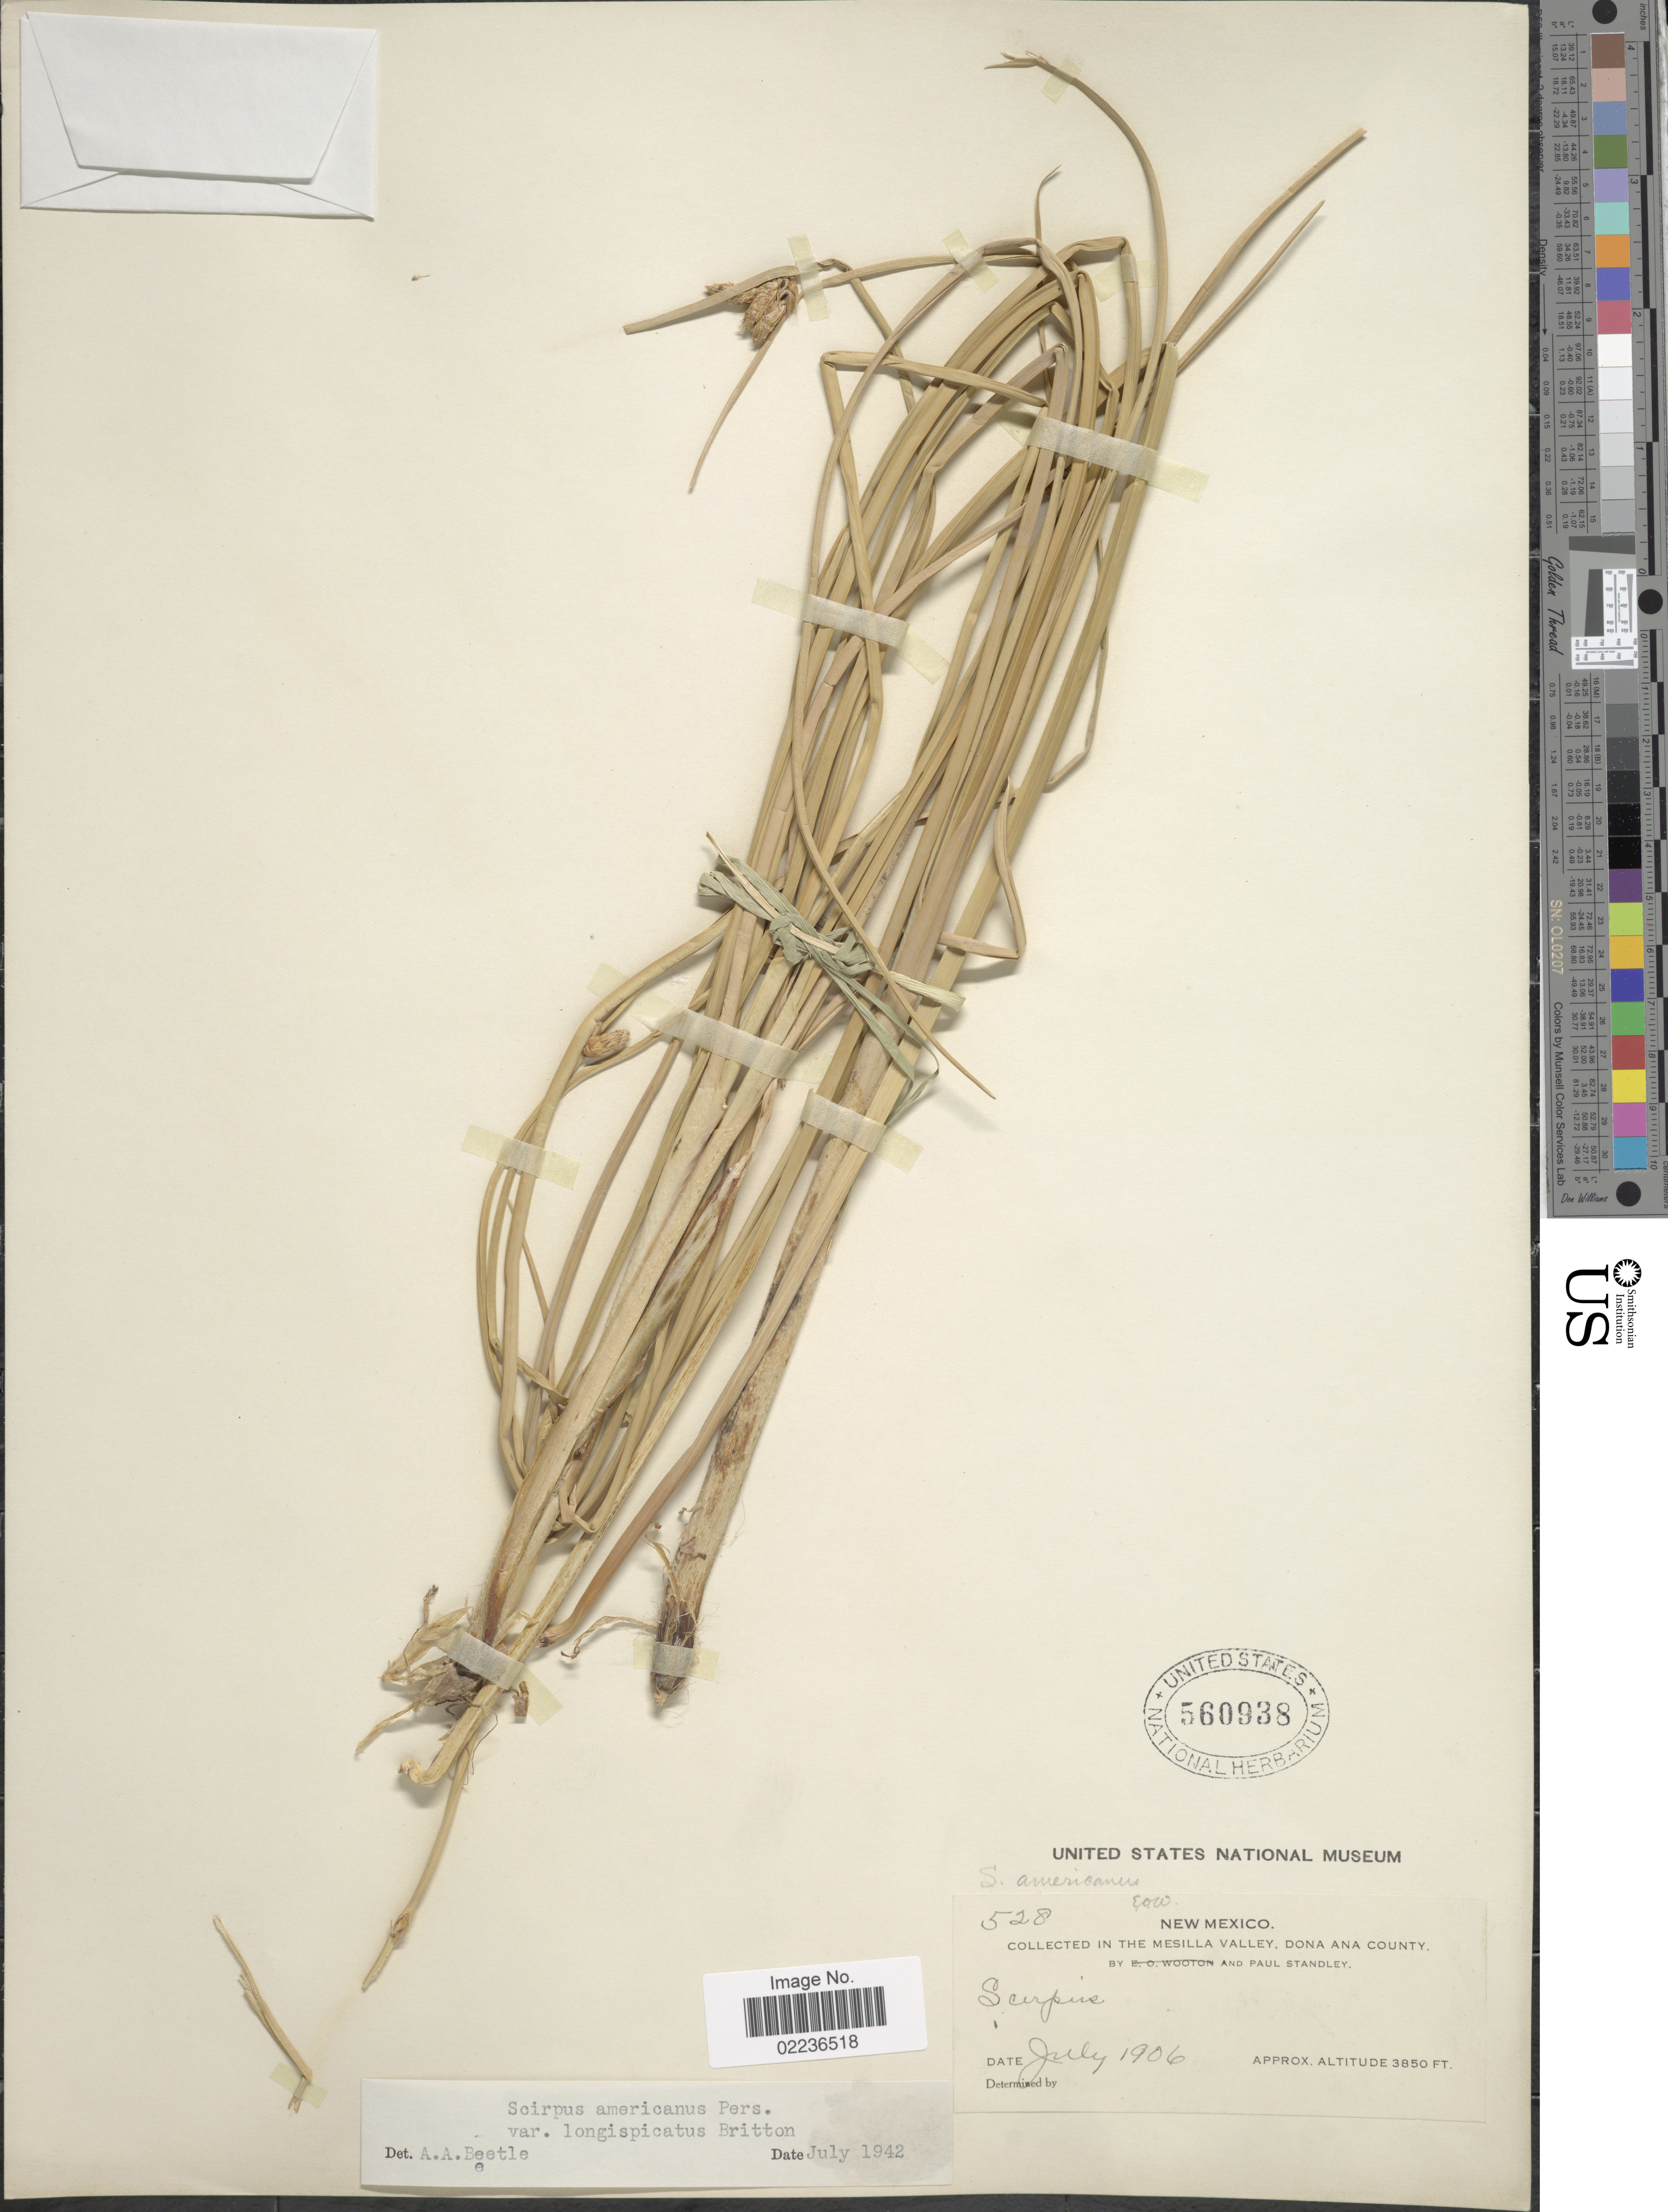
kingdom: Plantae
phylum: Tracheophyta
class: Liliopsida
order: Poales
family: Cyperaceae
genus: Schoenoplectus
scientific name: Schoenoplectus pungens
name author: (Vahl) Palla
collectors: P. C. Standley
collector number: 528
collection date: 1906-07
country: United States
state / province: New Mexico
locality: In the Mesilla Valley, Dona Ana County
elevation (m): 1173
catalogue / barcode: US 560938